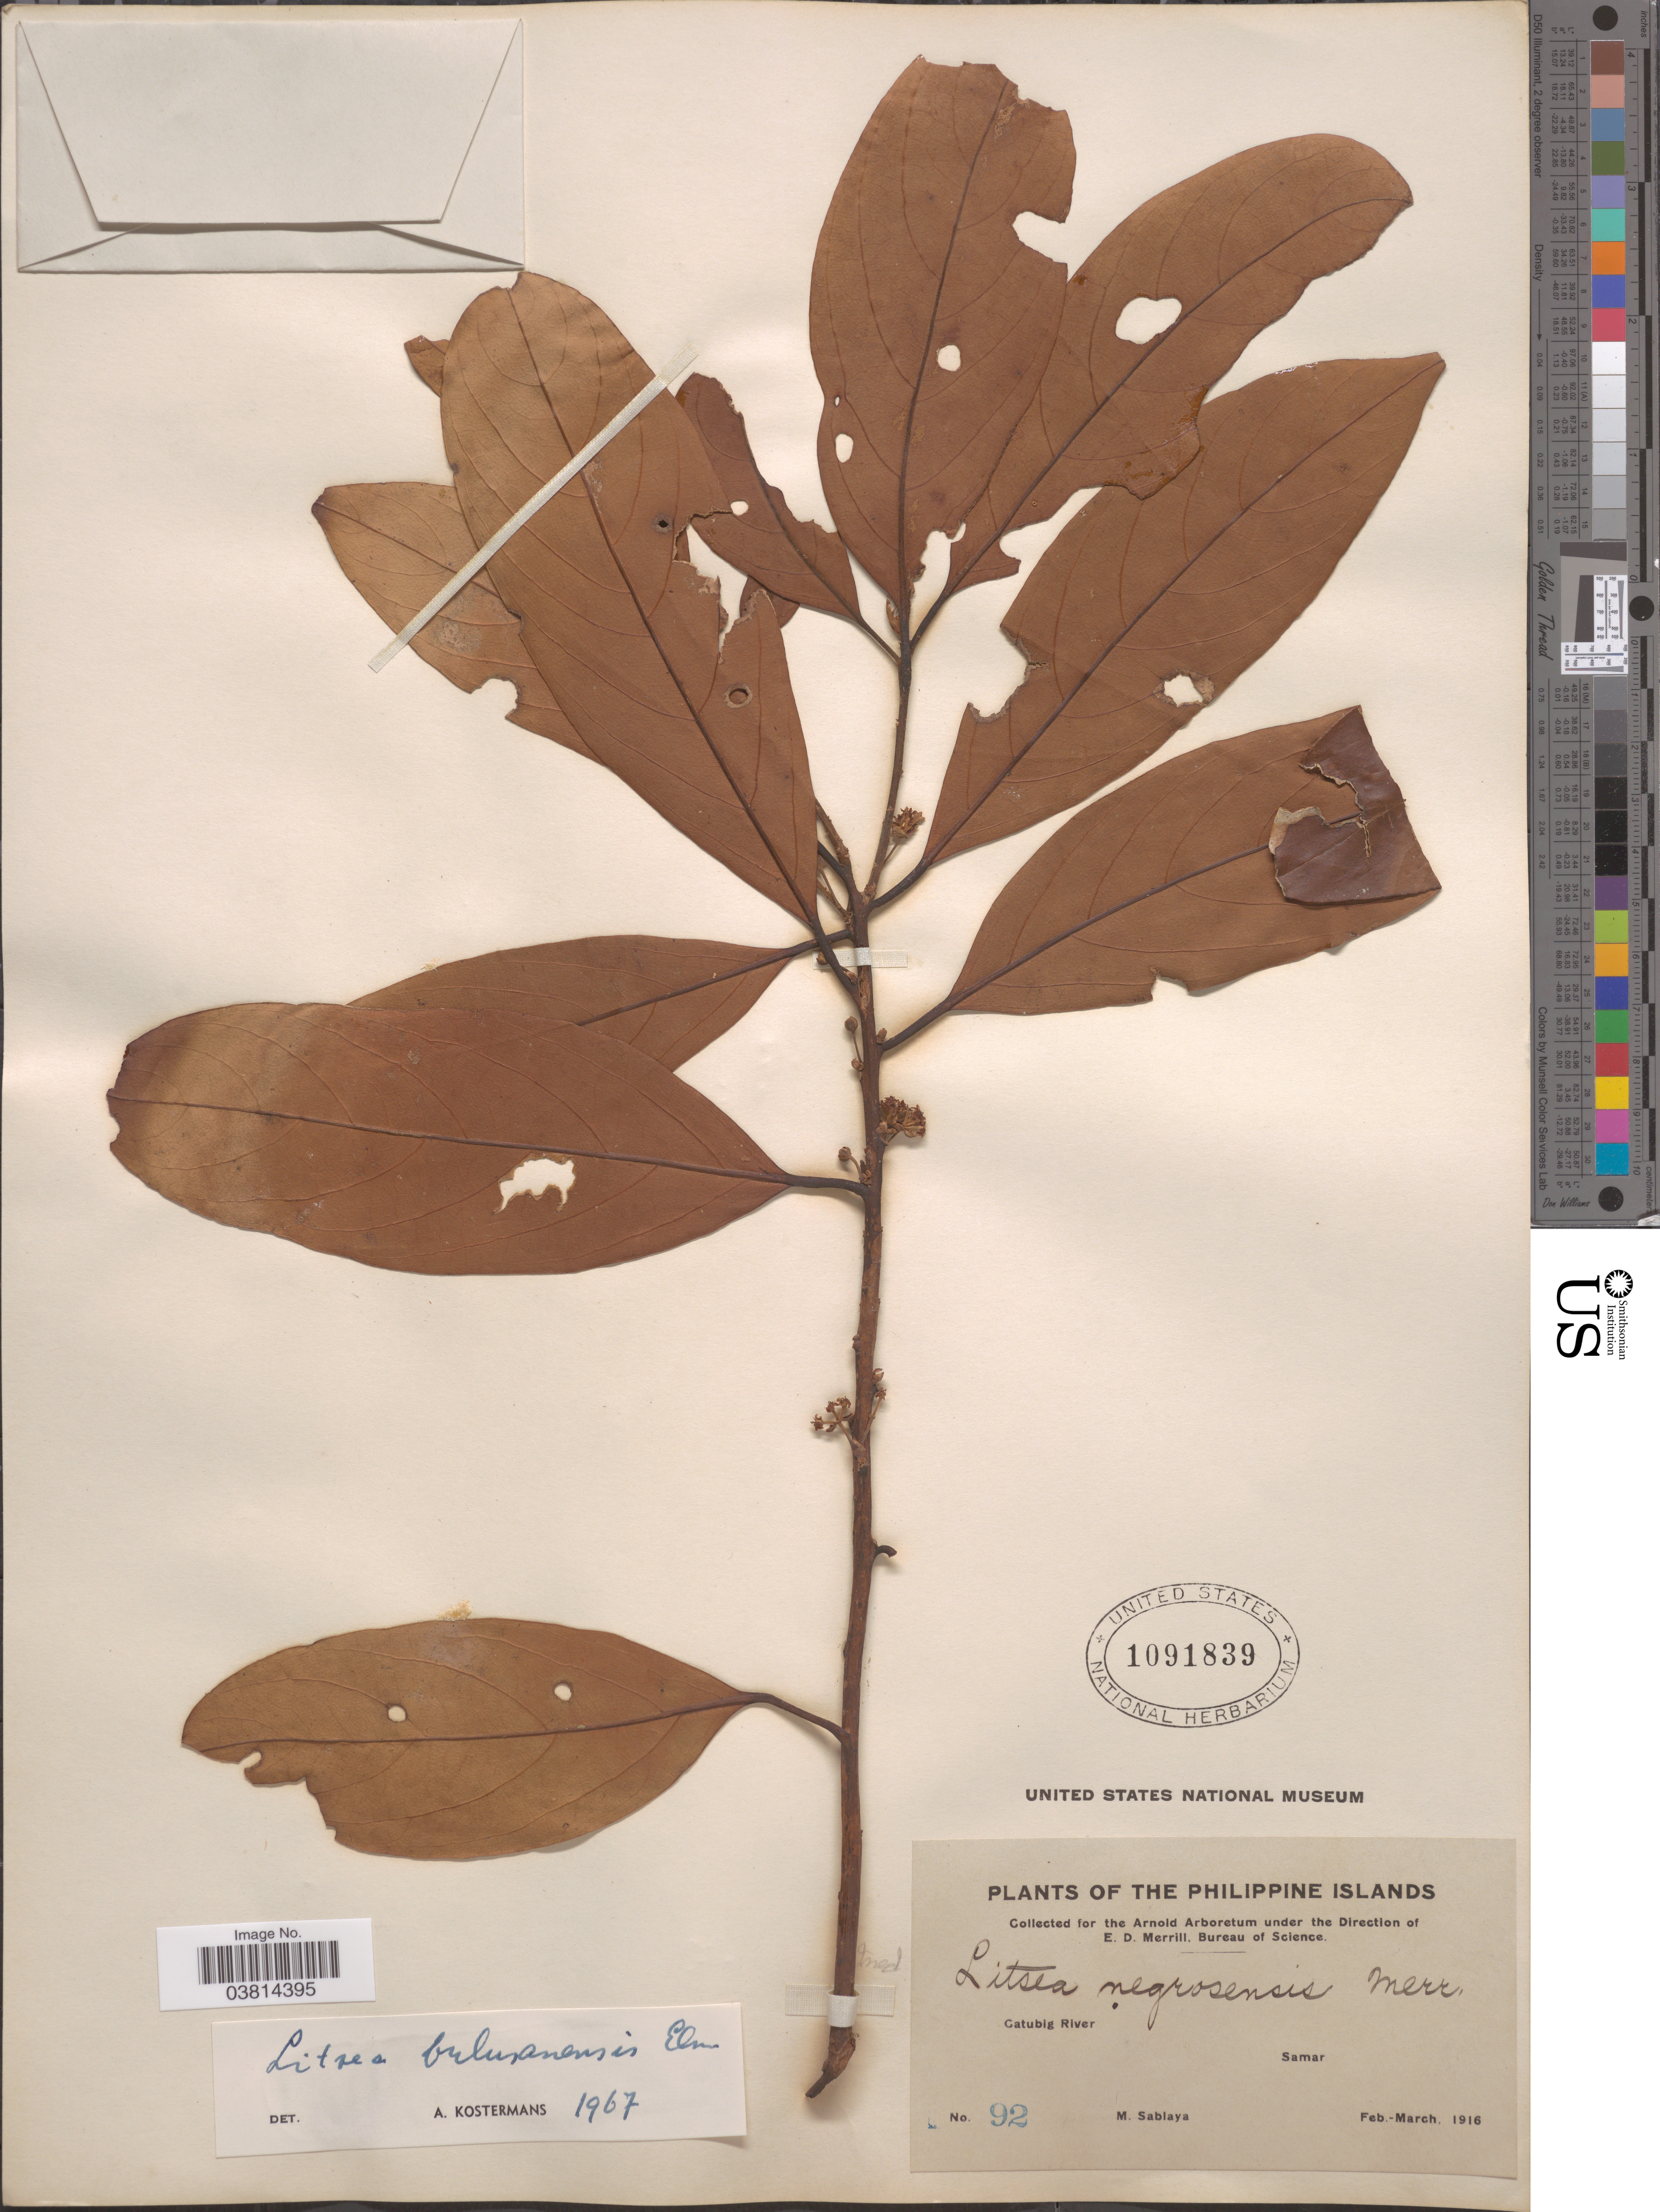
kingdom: Plantae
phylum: Tracheophyta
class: Magnoliopsida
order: Laurales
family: Lauraceae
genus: Litsea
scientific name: Litsea bulusanensis Elmer, nom. inval.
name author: Elmer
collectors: M. Sablaya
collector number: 92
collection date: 1916-02/1916-03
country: Philippines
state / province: Eastern Visayas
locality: Catubig River. Samar.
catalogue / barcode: US 1091839